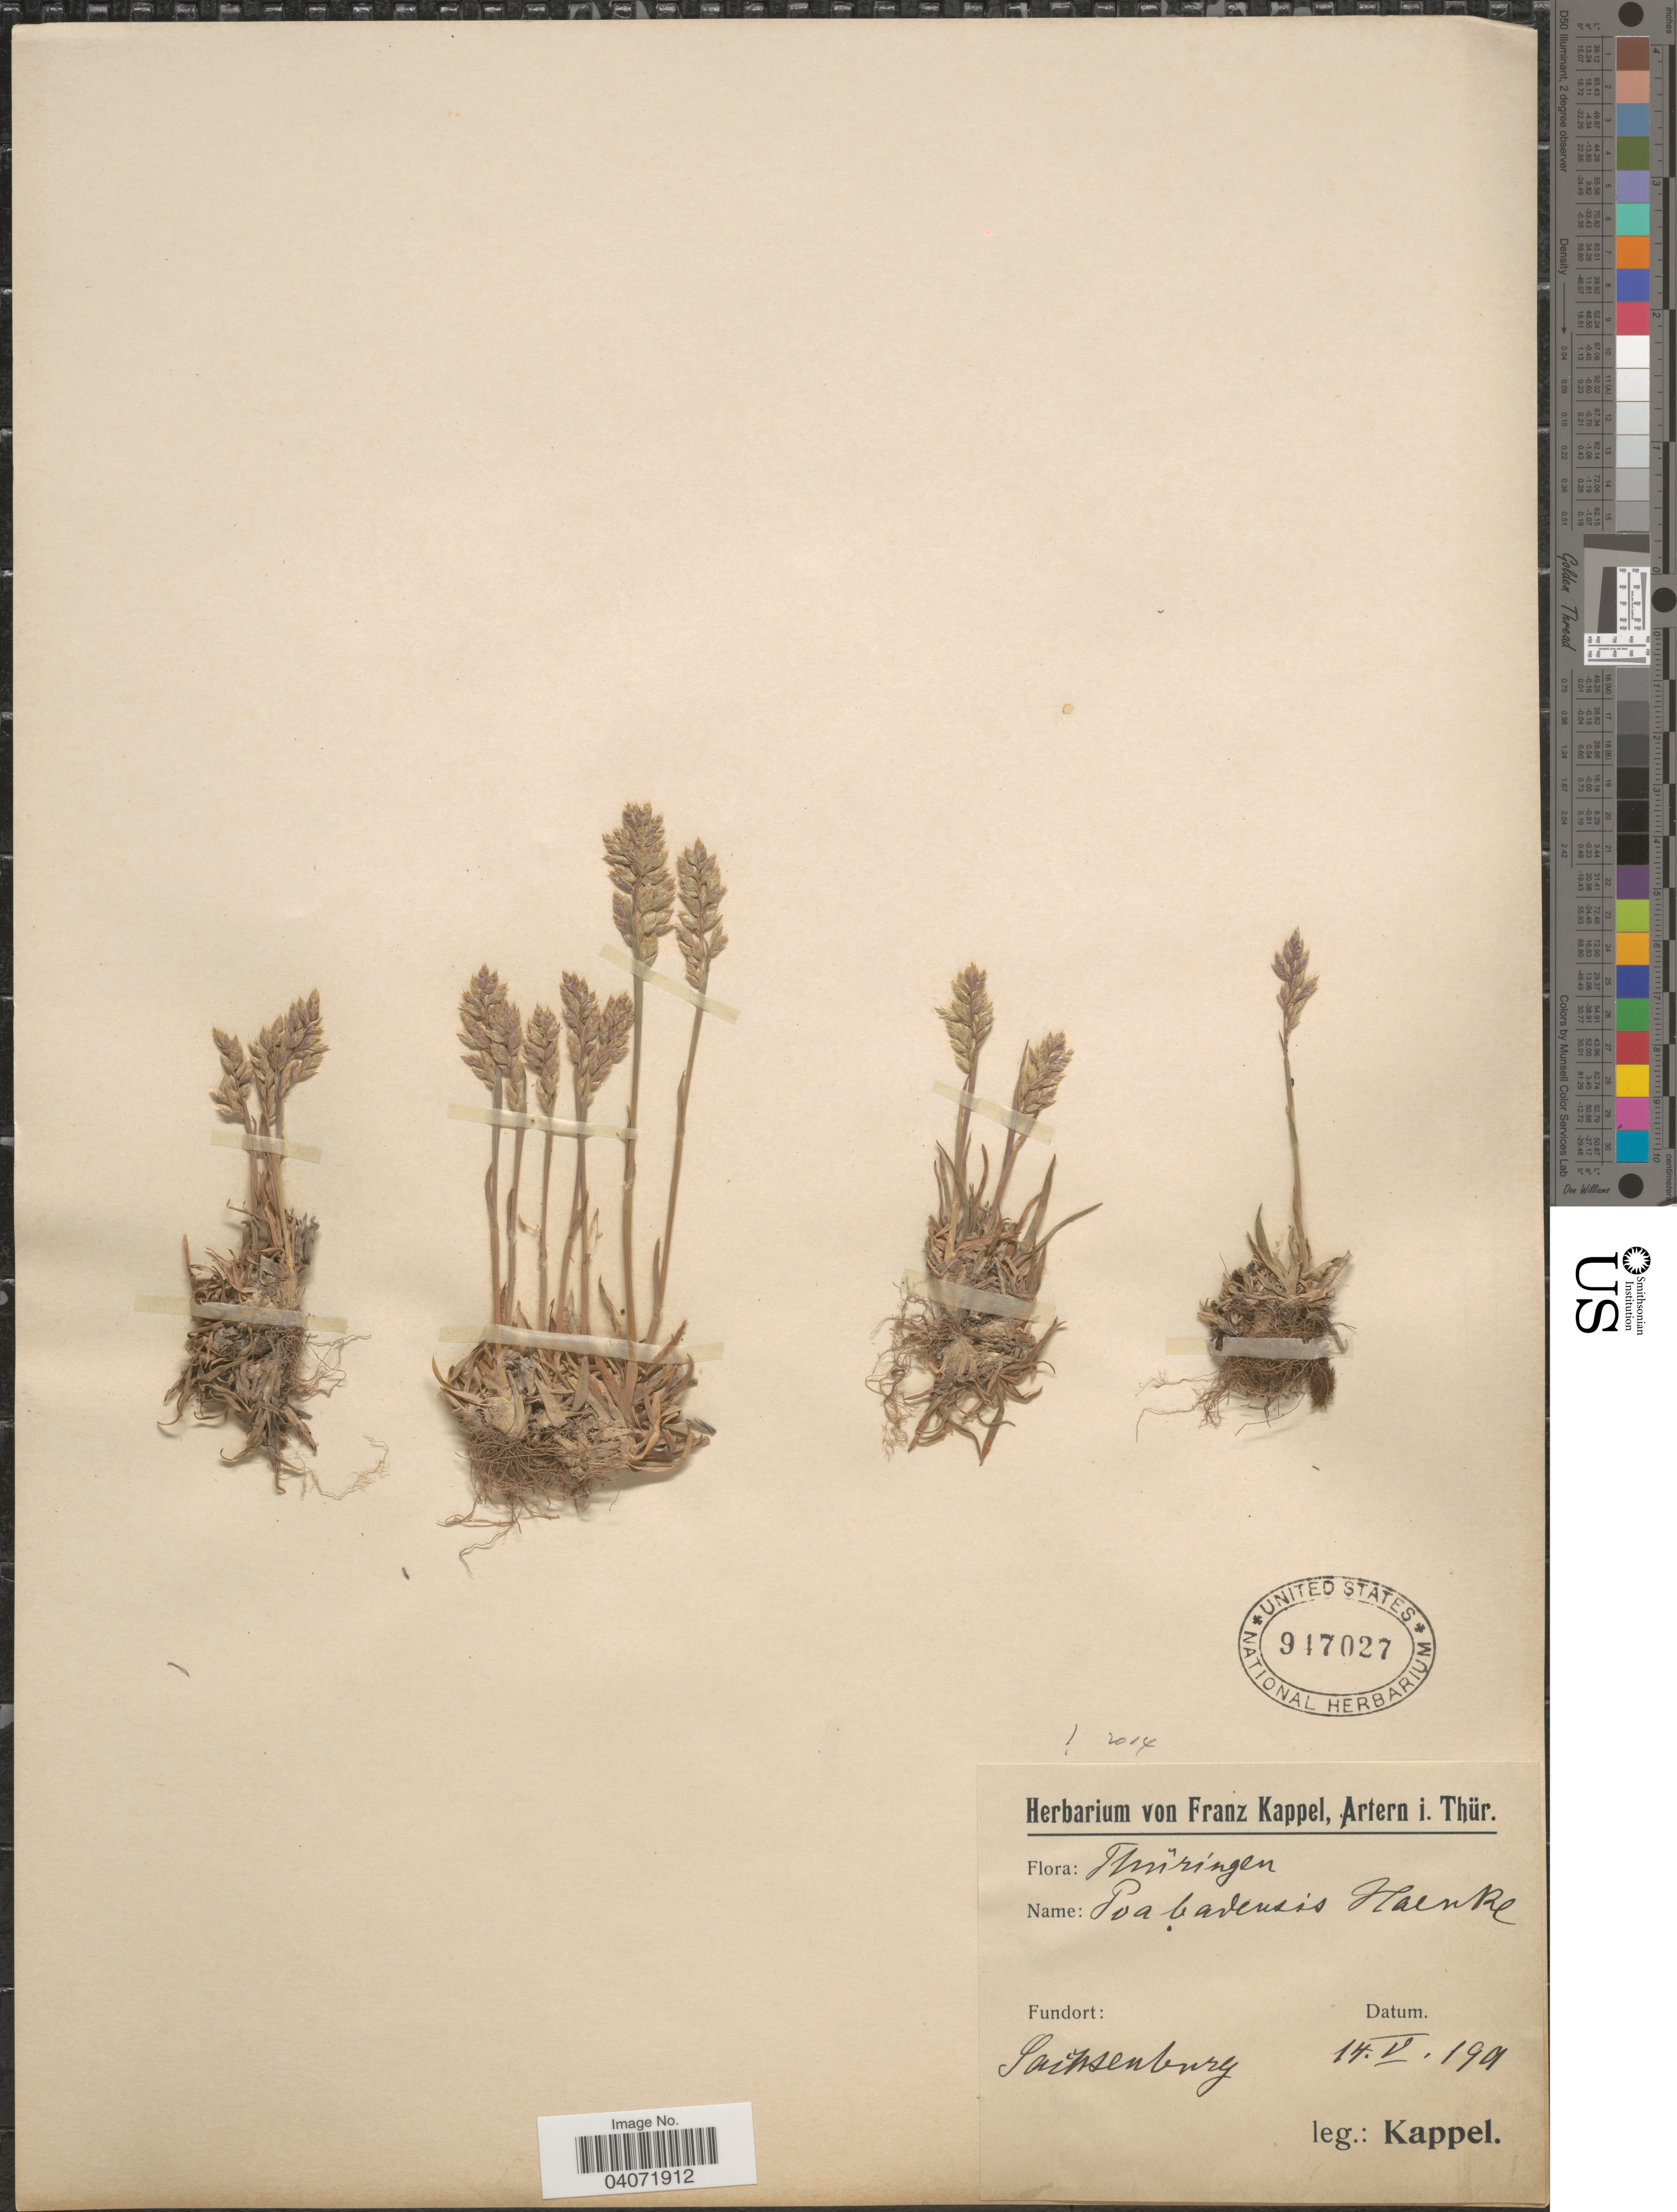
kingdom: Plantae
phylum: Tracheophyta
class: Liliopsida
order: Poales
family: Poaceae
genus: Poa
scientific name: Poa badensis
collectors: Kappel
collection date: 1901-05-14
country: Germany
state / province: Thuringia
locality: Thüringen. Sachsenburg.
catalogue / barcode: US 947027